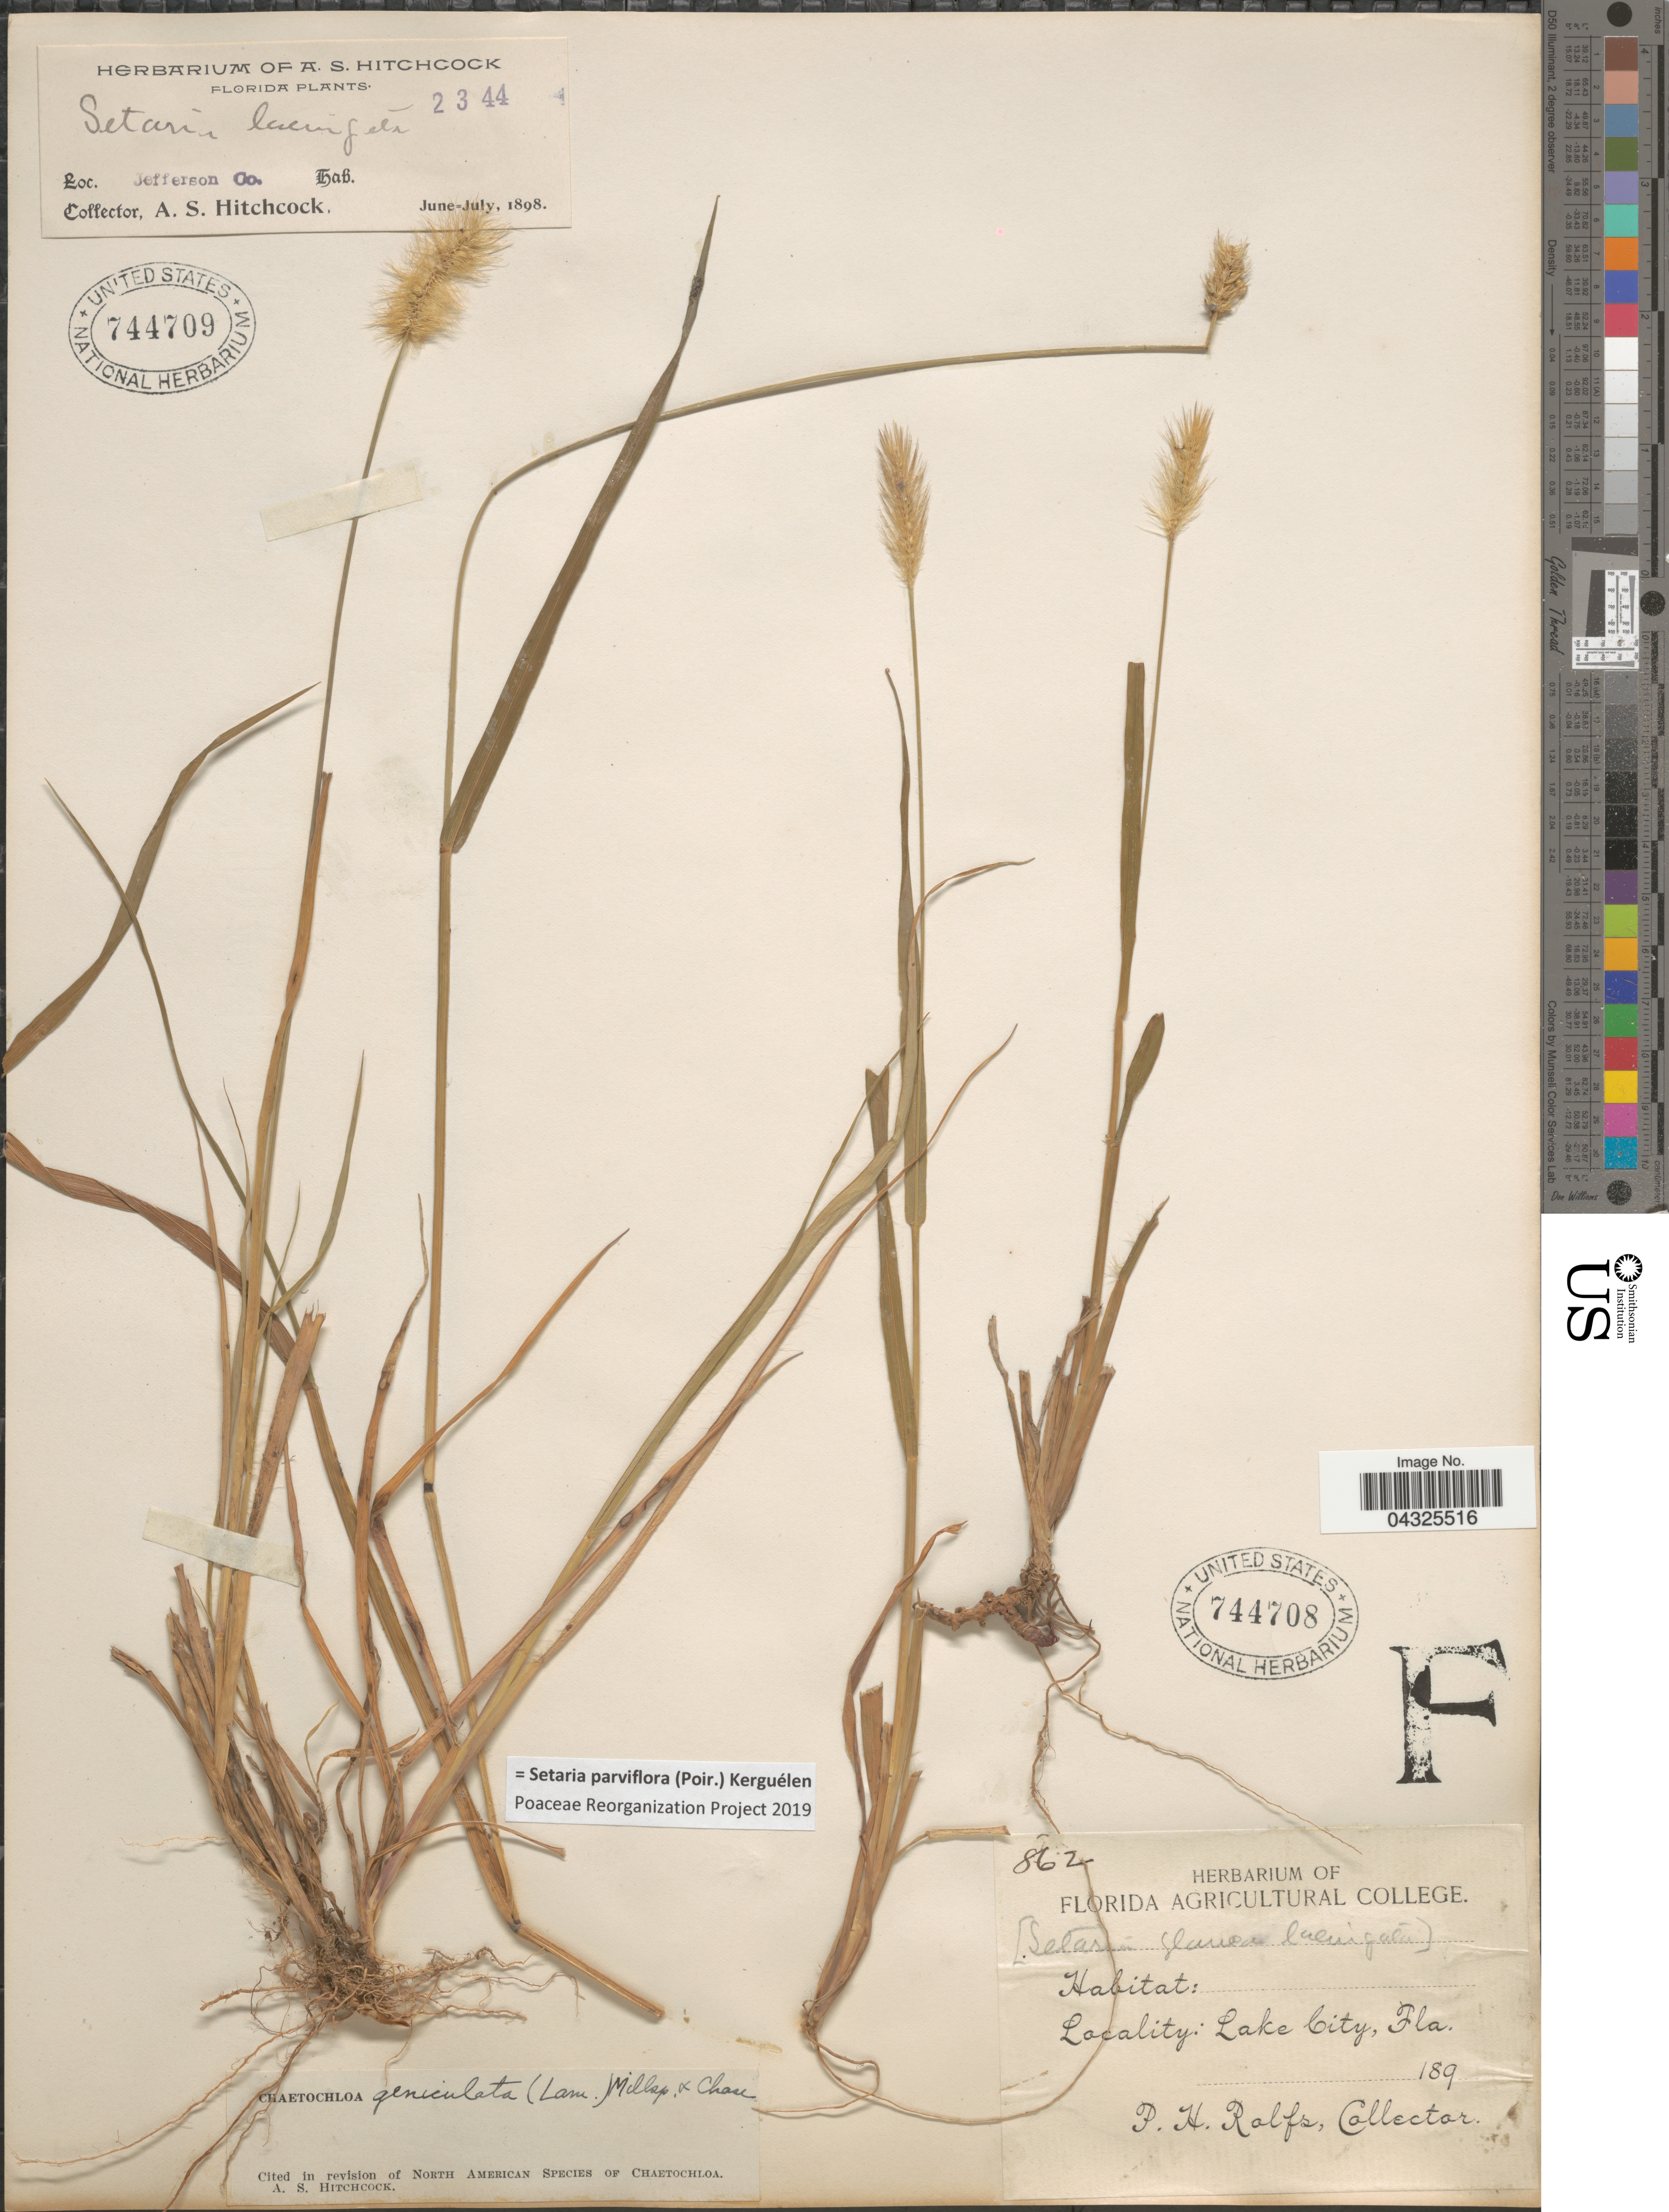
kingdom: Plantae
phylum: Tracheophyta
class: Liliopsida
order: Poales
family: Poaceae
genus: Setaria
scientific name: Setaria parviflora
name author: (Poir.) Kerguélen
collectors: P. Ralfs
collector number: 862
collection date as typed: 189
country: United States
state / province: Florida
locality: Lake City.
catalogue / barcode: US 744708